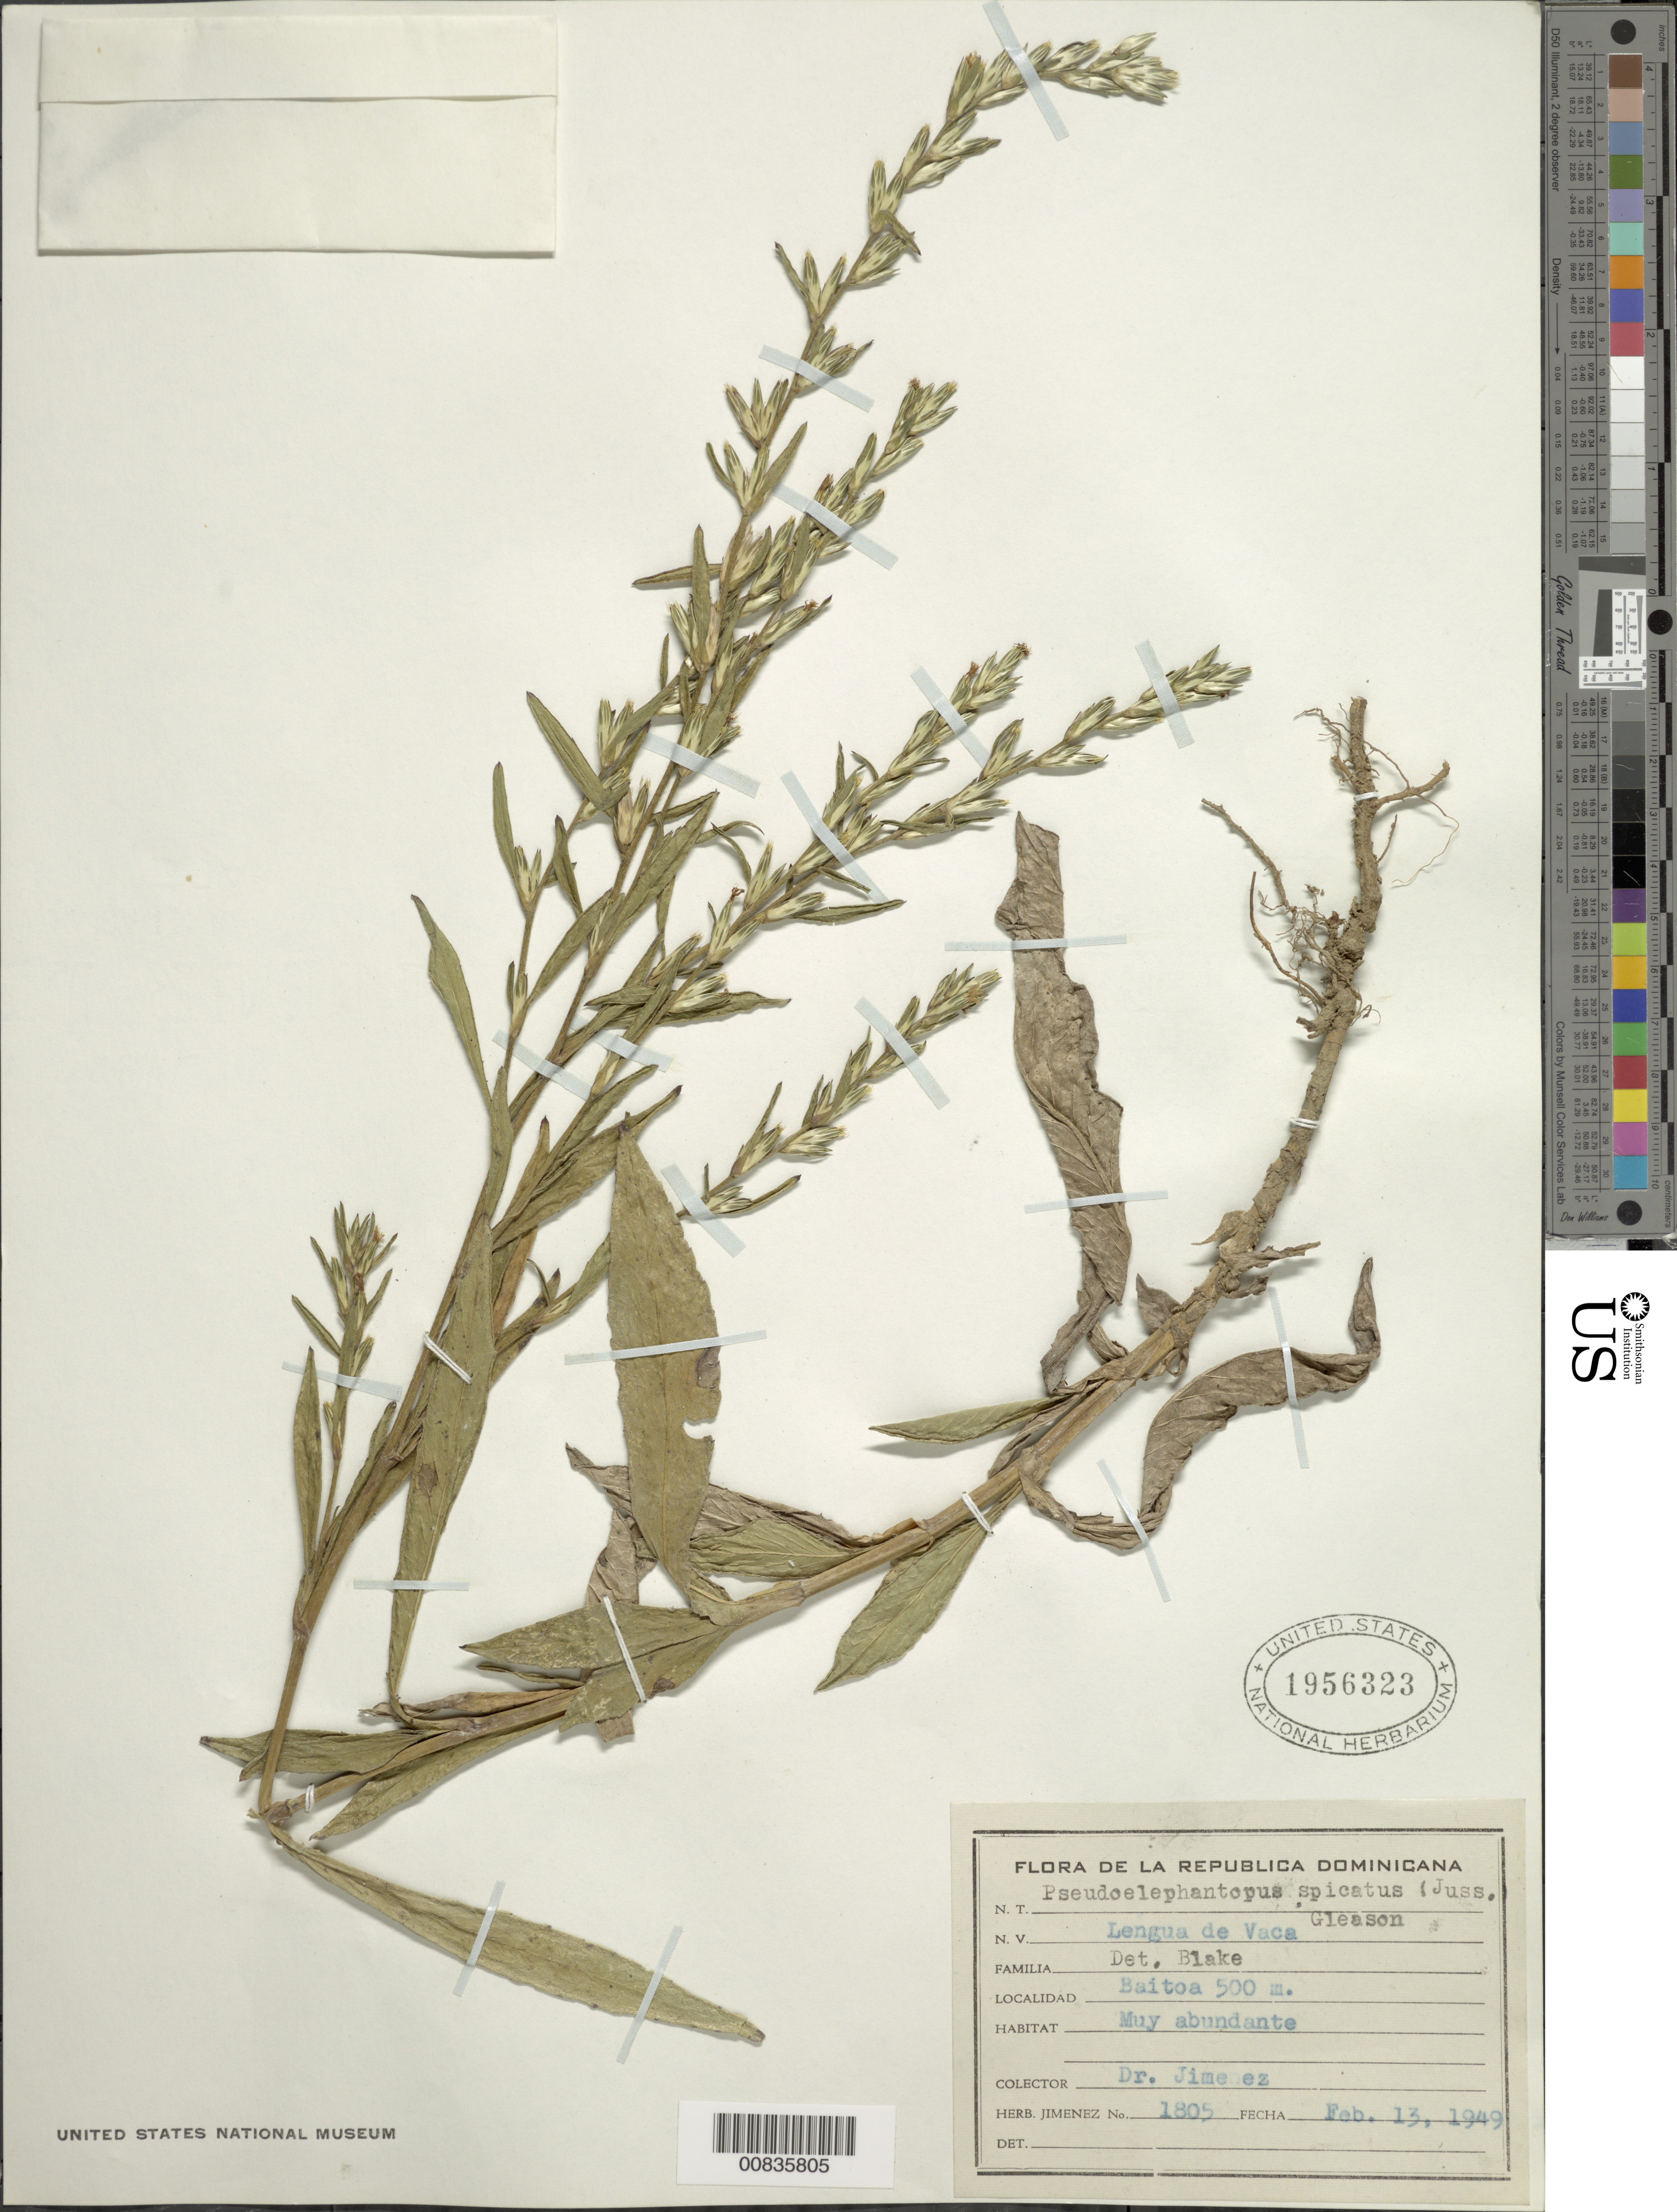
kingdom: Plantae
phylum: Tracheophyta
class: Magnoliopsida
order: Asterales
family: Asteraceae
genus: Pseudelephantopus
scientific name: Pseudelephantopus spicatus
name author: (Juss. ex Aubl.) C.F. Baker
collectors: J. J. Jiménez Almonte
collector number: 1805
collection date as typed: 13 Feb 1949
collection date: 1949-02-13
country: Dominican Republic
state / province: Santiago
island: Hispaniola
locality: Baitoa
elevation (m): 500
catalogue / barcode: US 1956323